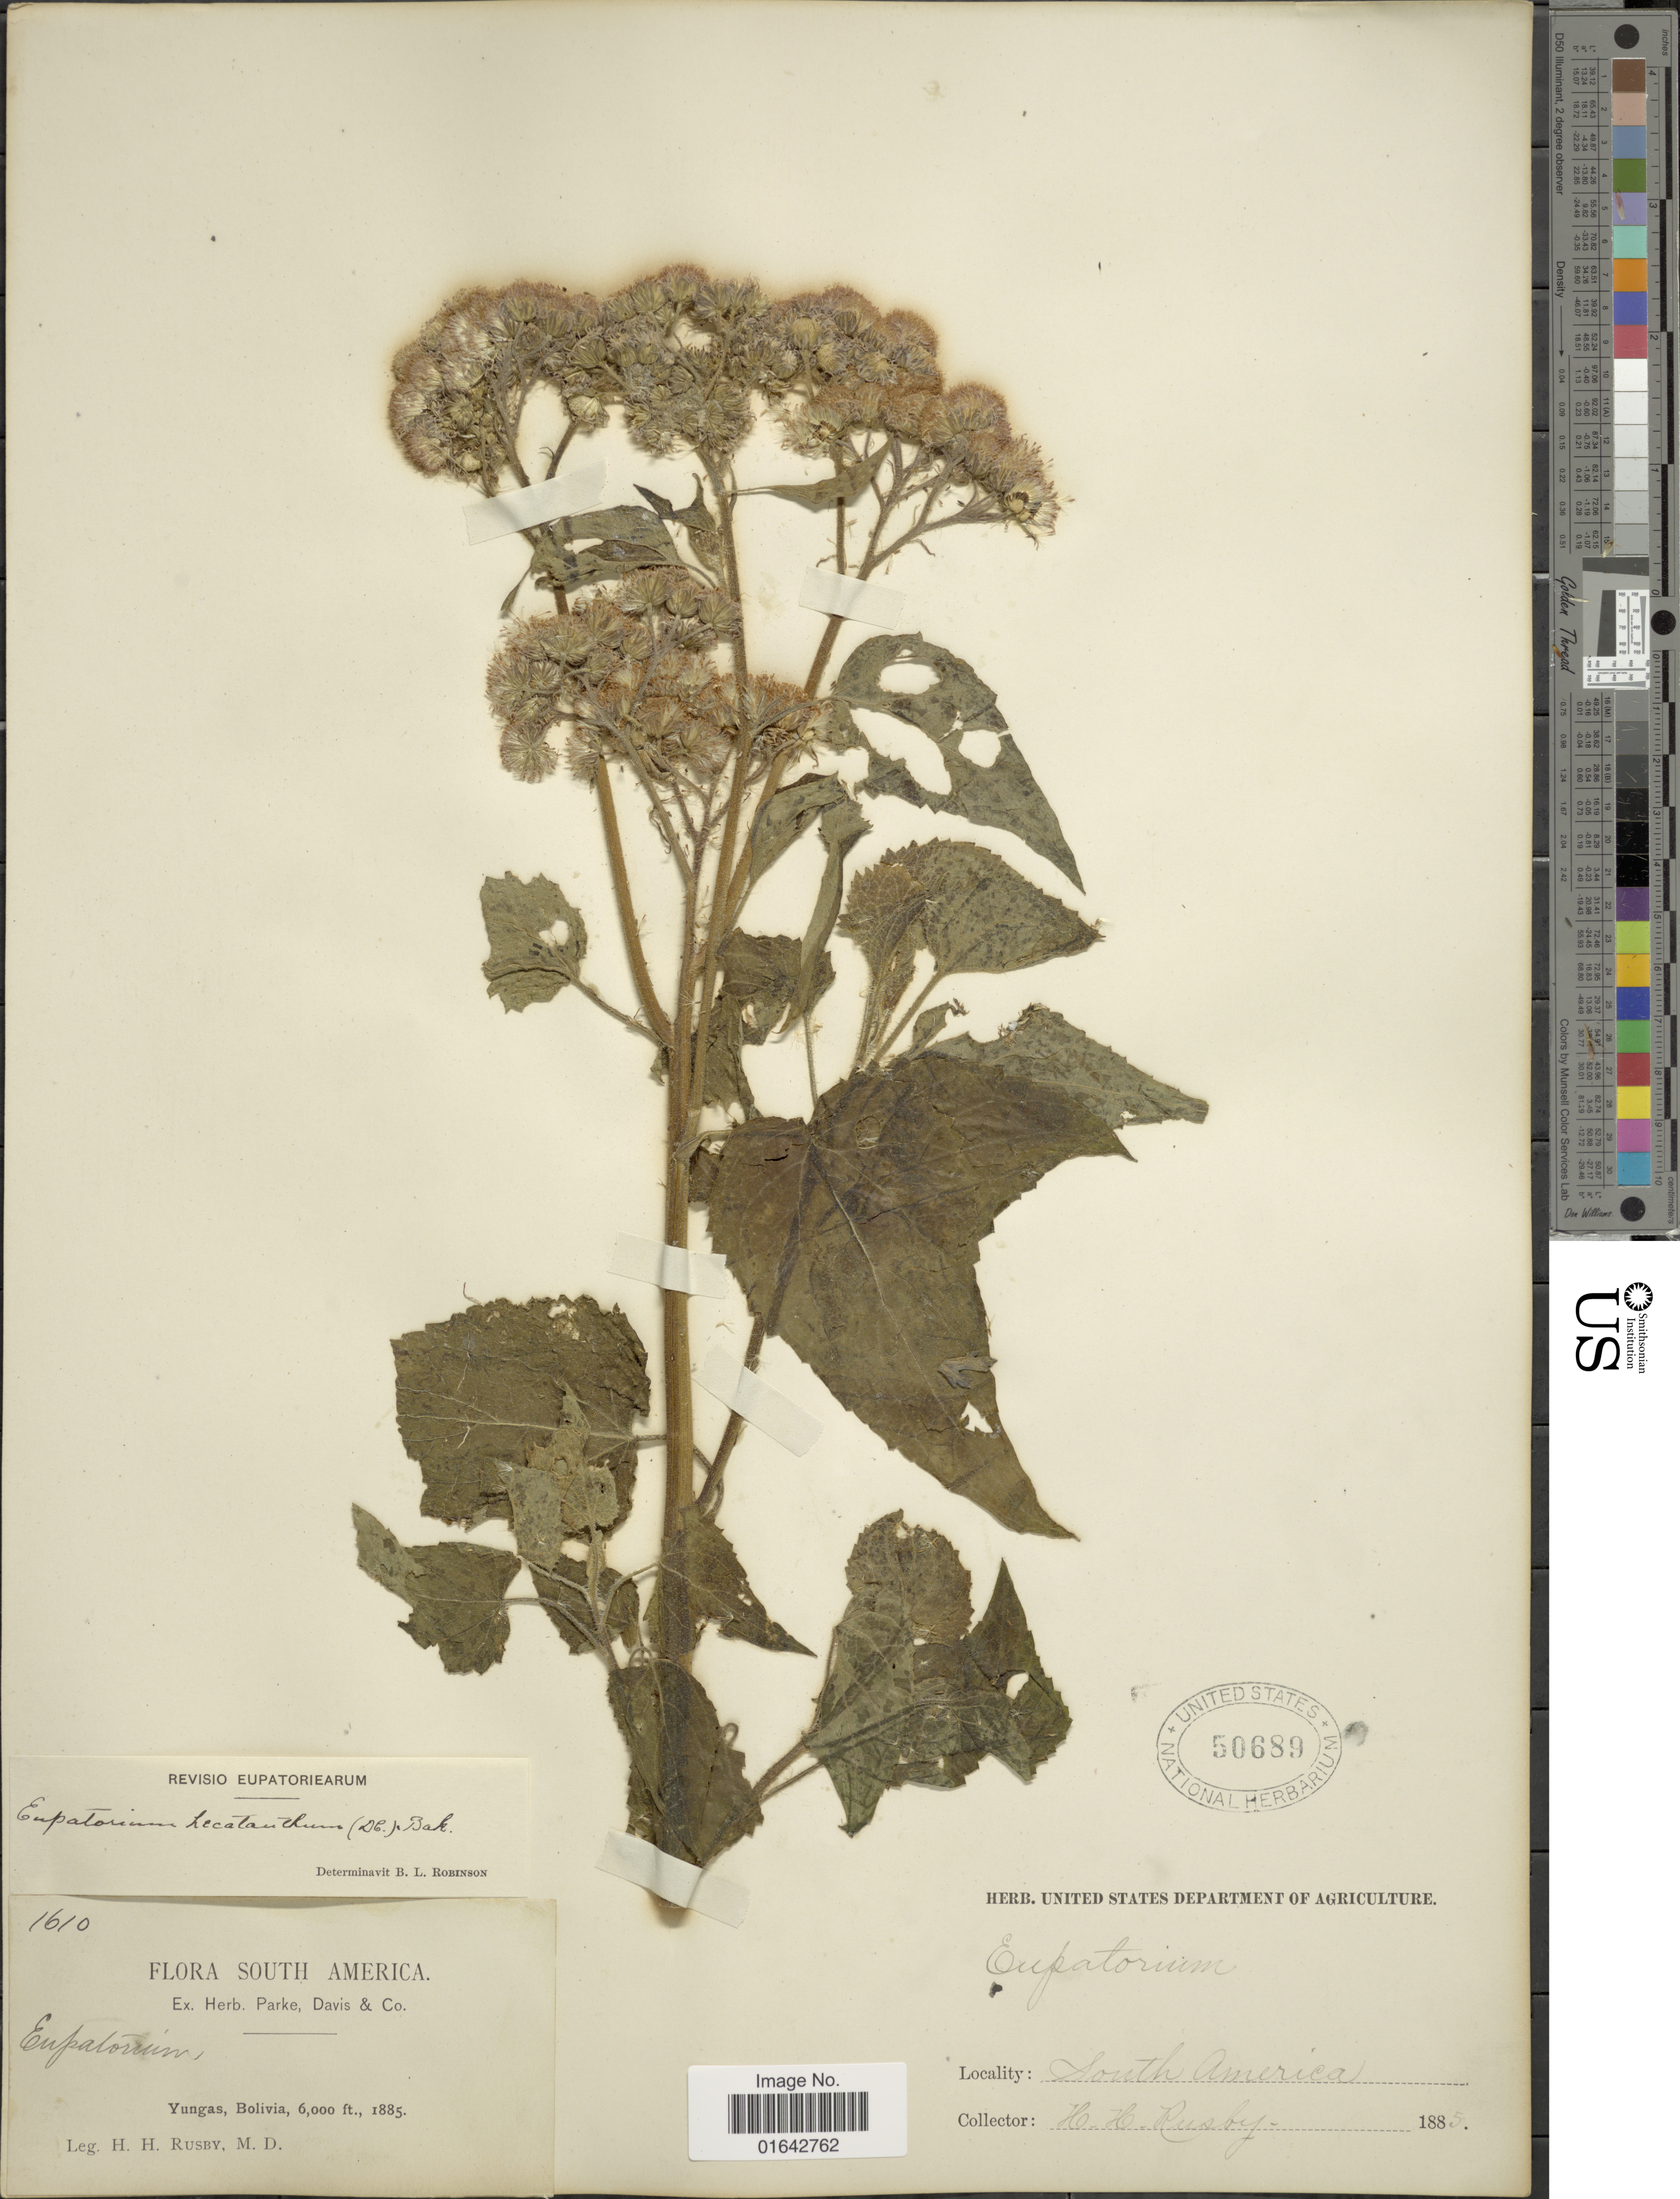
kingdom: Plantae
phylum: Tracheophyta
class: Magnoliopsida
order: Asterales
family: Asteraceae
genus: Urolepis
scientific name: Urolepis hecatantha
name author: (DC.) R.M. King & H. Rob.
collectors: H. H. Rusby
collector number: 1610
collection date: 1885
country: Bolivia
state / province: La Paz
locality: Yungas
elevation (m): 1829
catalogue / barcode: US 50689